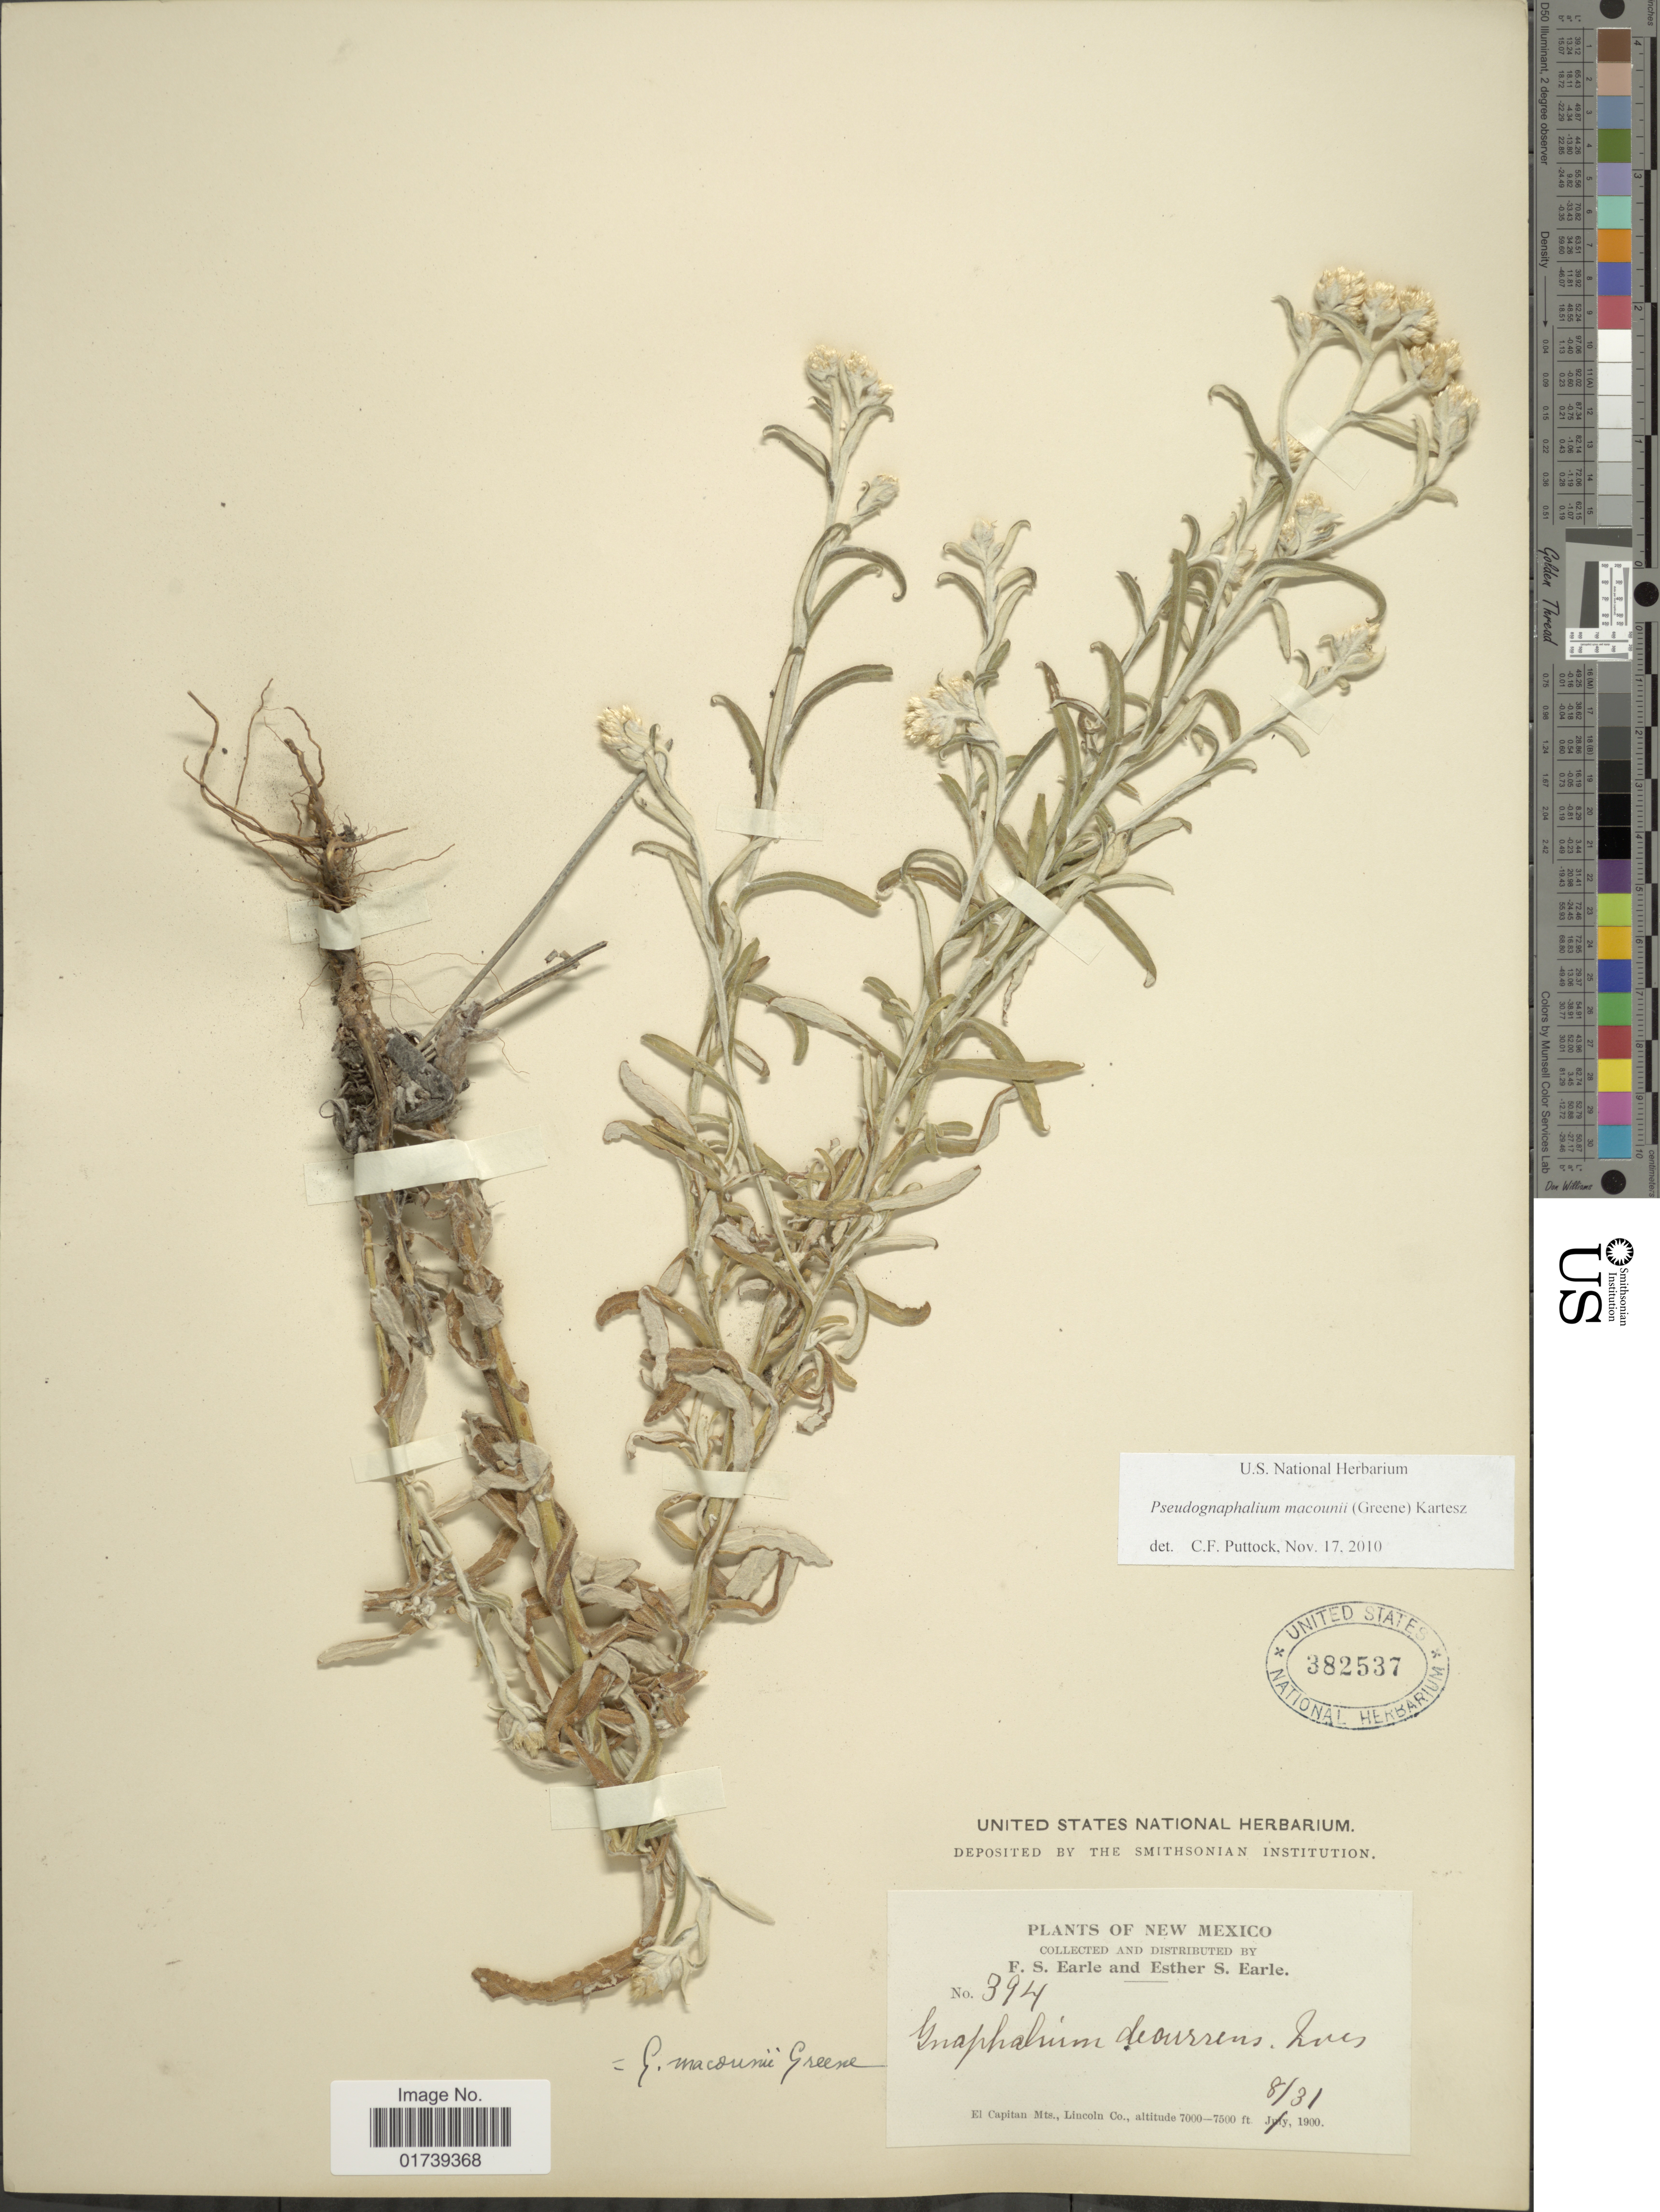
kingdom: Plantae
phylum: Tracheophyta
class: Magnoliopsida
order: Asterales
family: Asteraceae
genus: Pseudognaphalium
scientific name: Pseudognaphalium macounii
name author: (Greene) Kartesz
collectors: F. S. Earle & E. S. Earle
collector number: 394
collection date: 1900-08-31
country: United States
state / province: New Mexico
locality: El Capitan Mts., Lincoln Co.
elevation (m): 2134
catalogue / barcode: US 382537